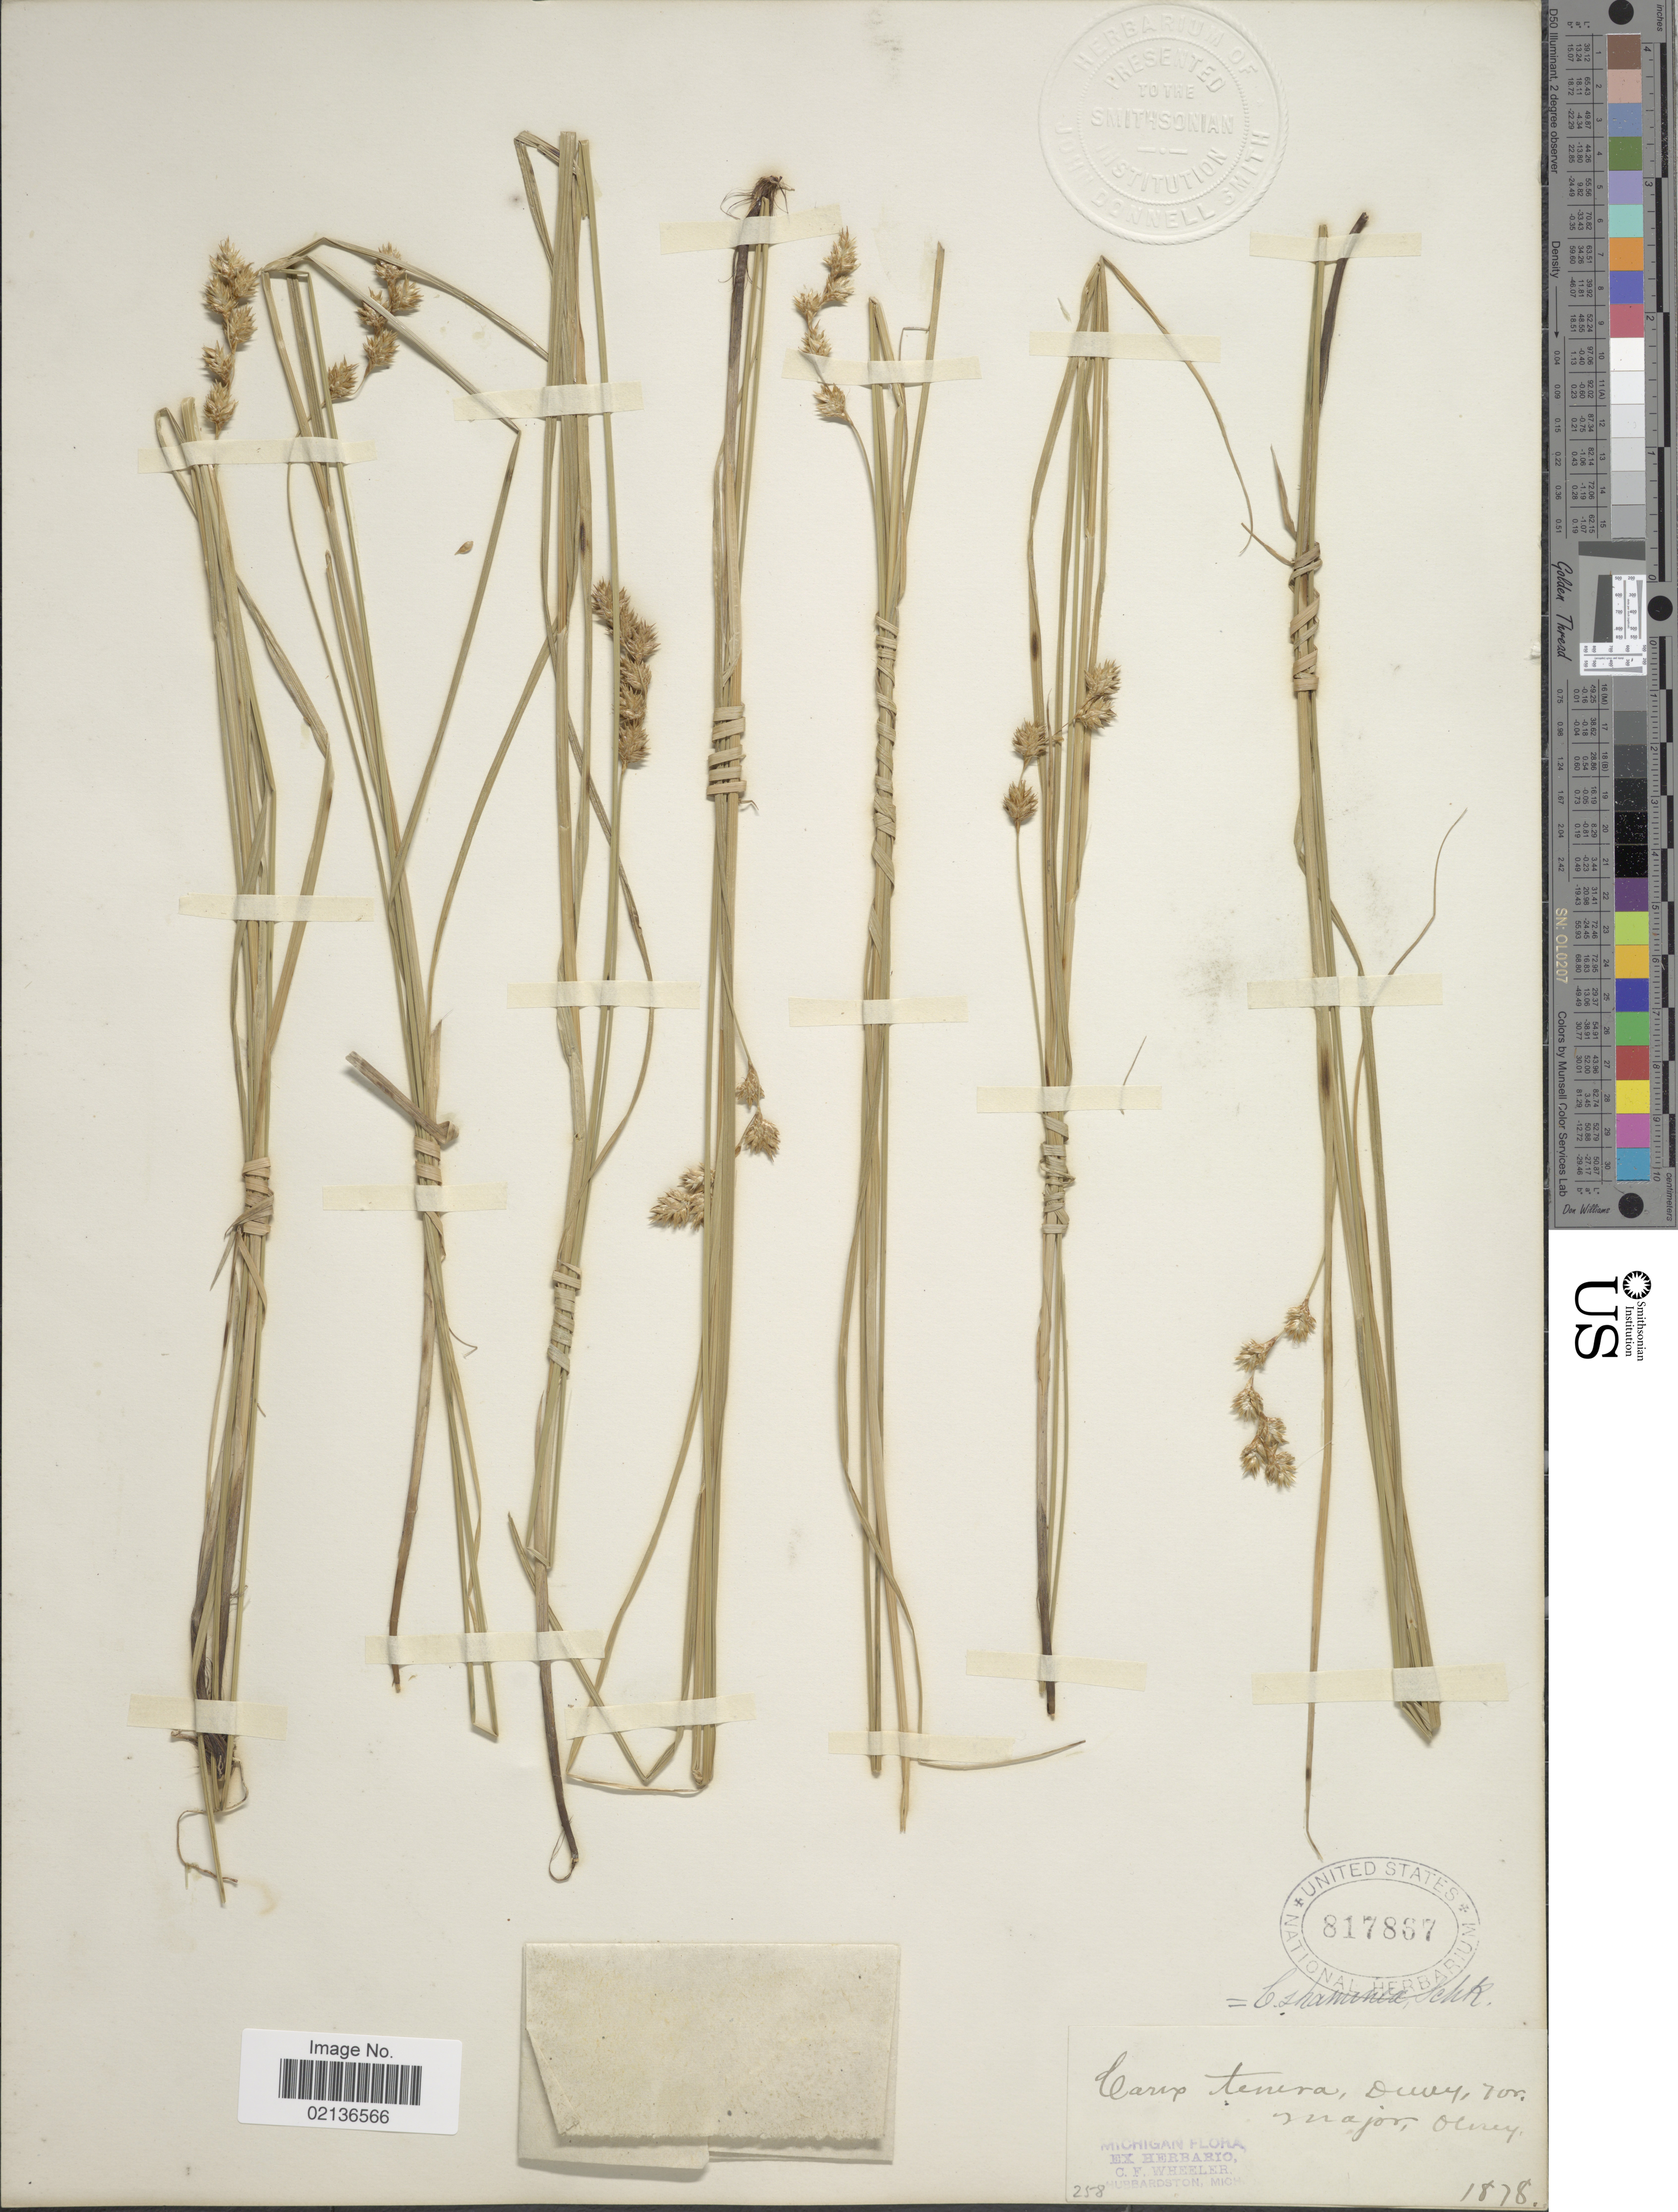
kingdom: Plantae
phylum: Tracheophyta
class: Liliopsida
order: Poales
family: Cyperaceae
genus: Carex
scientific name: Carex tenera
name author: Dewey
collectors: Olney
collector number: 258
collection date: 1878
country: United States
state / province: Michigan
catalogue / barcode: US 817867